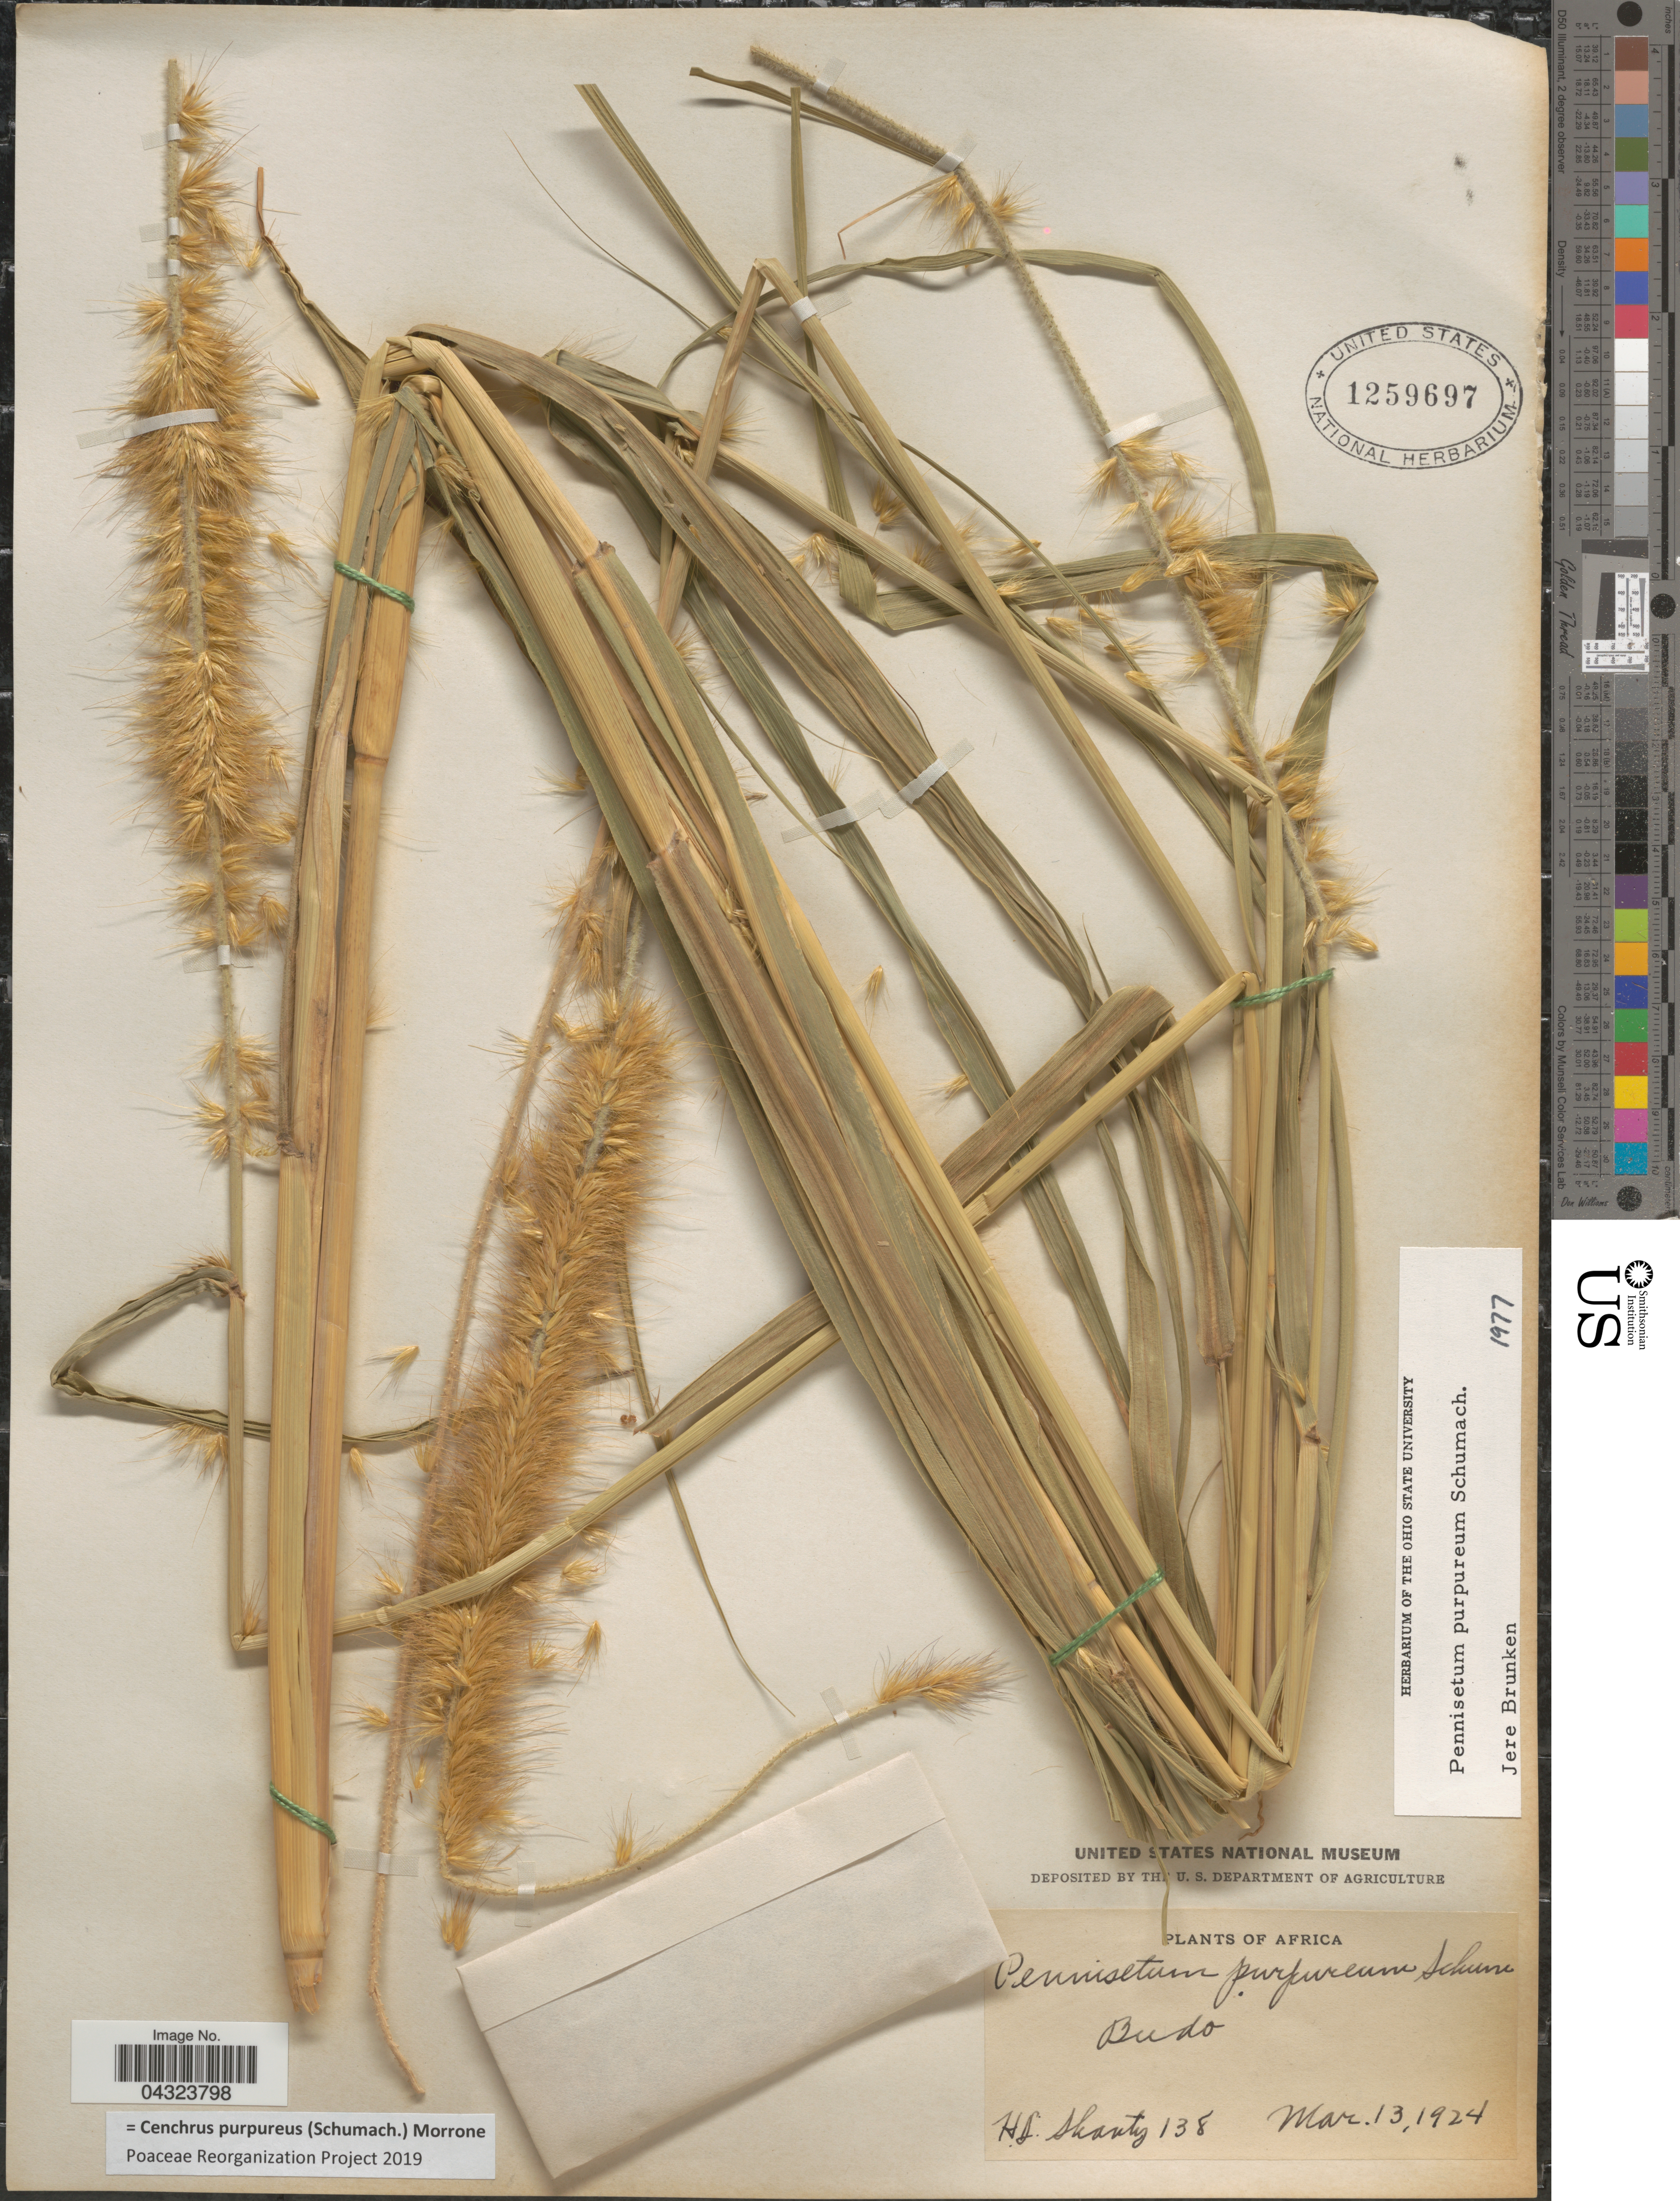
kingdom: Plantae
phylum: Tracheophyta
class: Liliopsida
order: Poales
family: Poaceae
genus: Cenchrus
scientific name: Cenchrus purpureus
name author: (Schumach.) Morrone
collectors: H. Shantz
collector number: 138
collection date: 1924-03-13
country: Uganda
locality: Africa. Budo.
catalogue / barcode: US 1259697